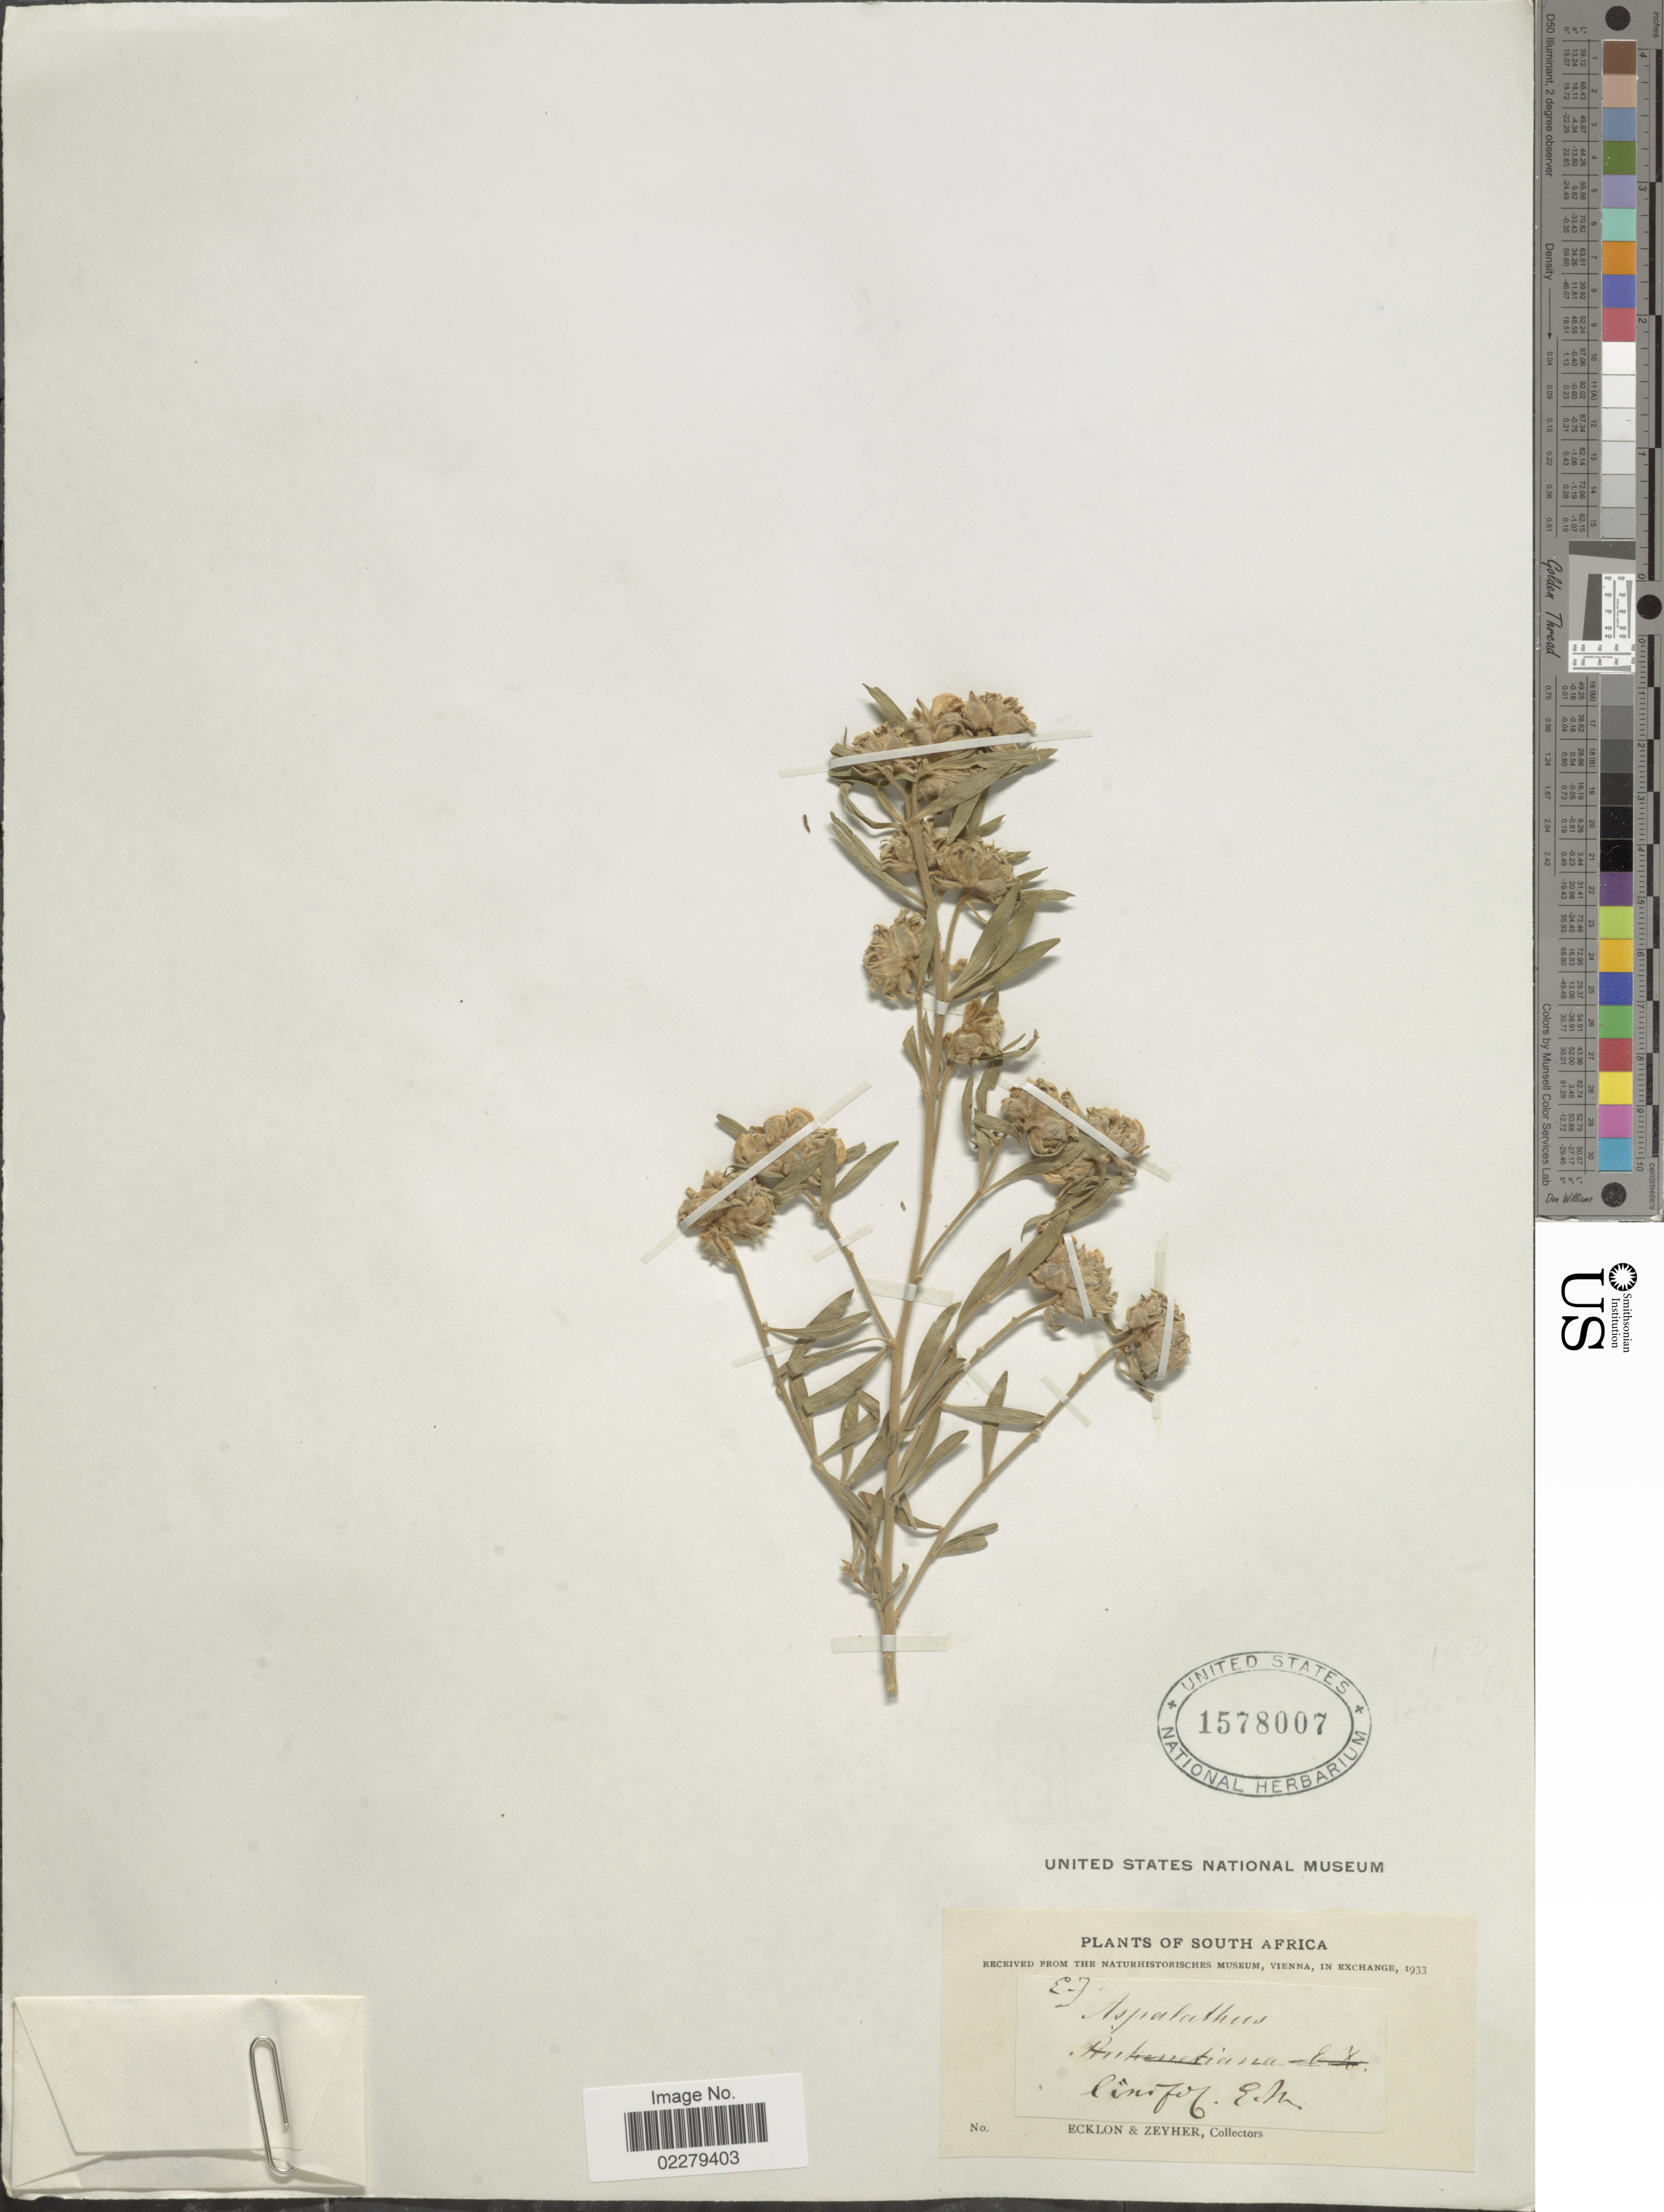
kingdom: Plantae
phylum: Tracheophyta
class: Magnoliopsida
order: Fabales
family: Fabaceae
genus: Aspalathus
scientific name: Aspalathus sp.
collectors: -. Ecklon & -. Zeyher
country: South Africa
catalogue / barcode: US 1578007